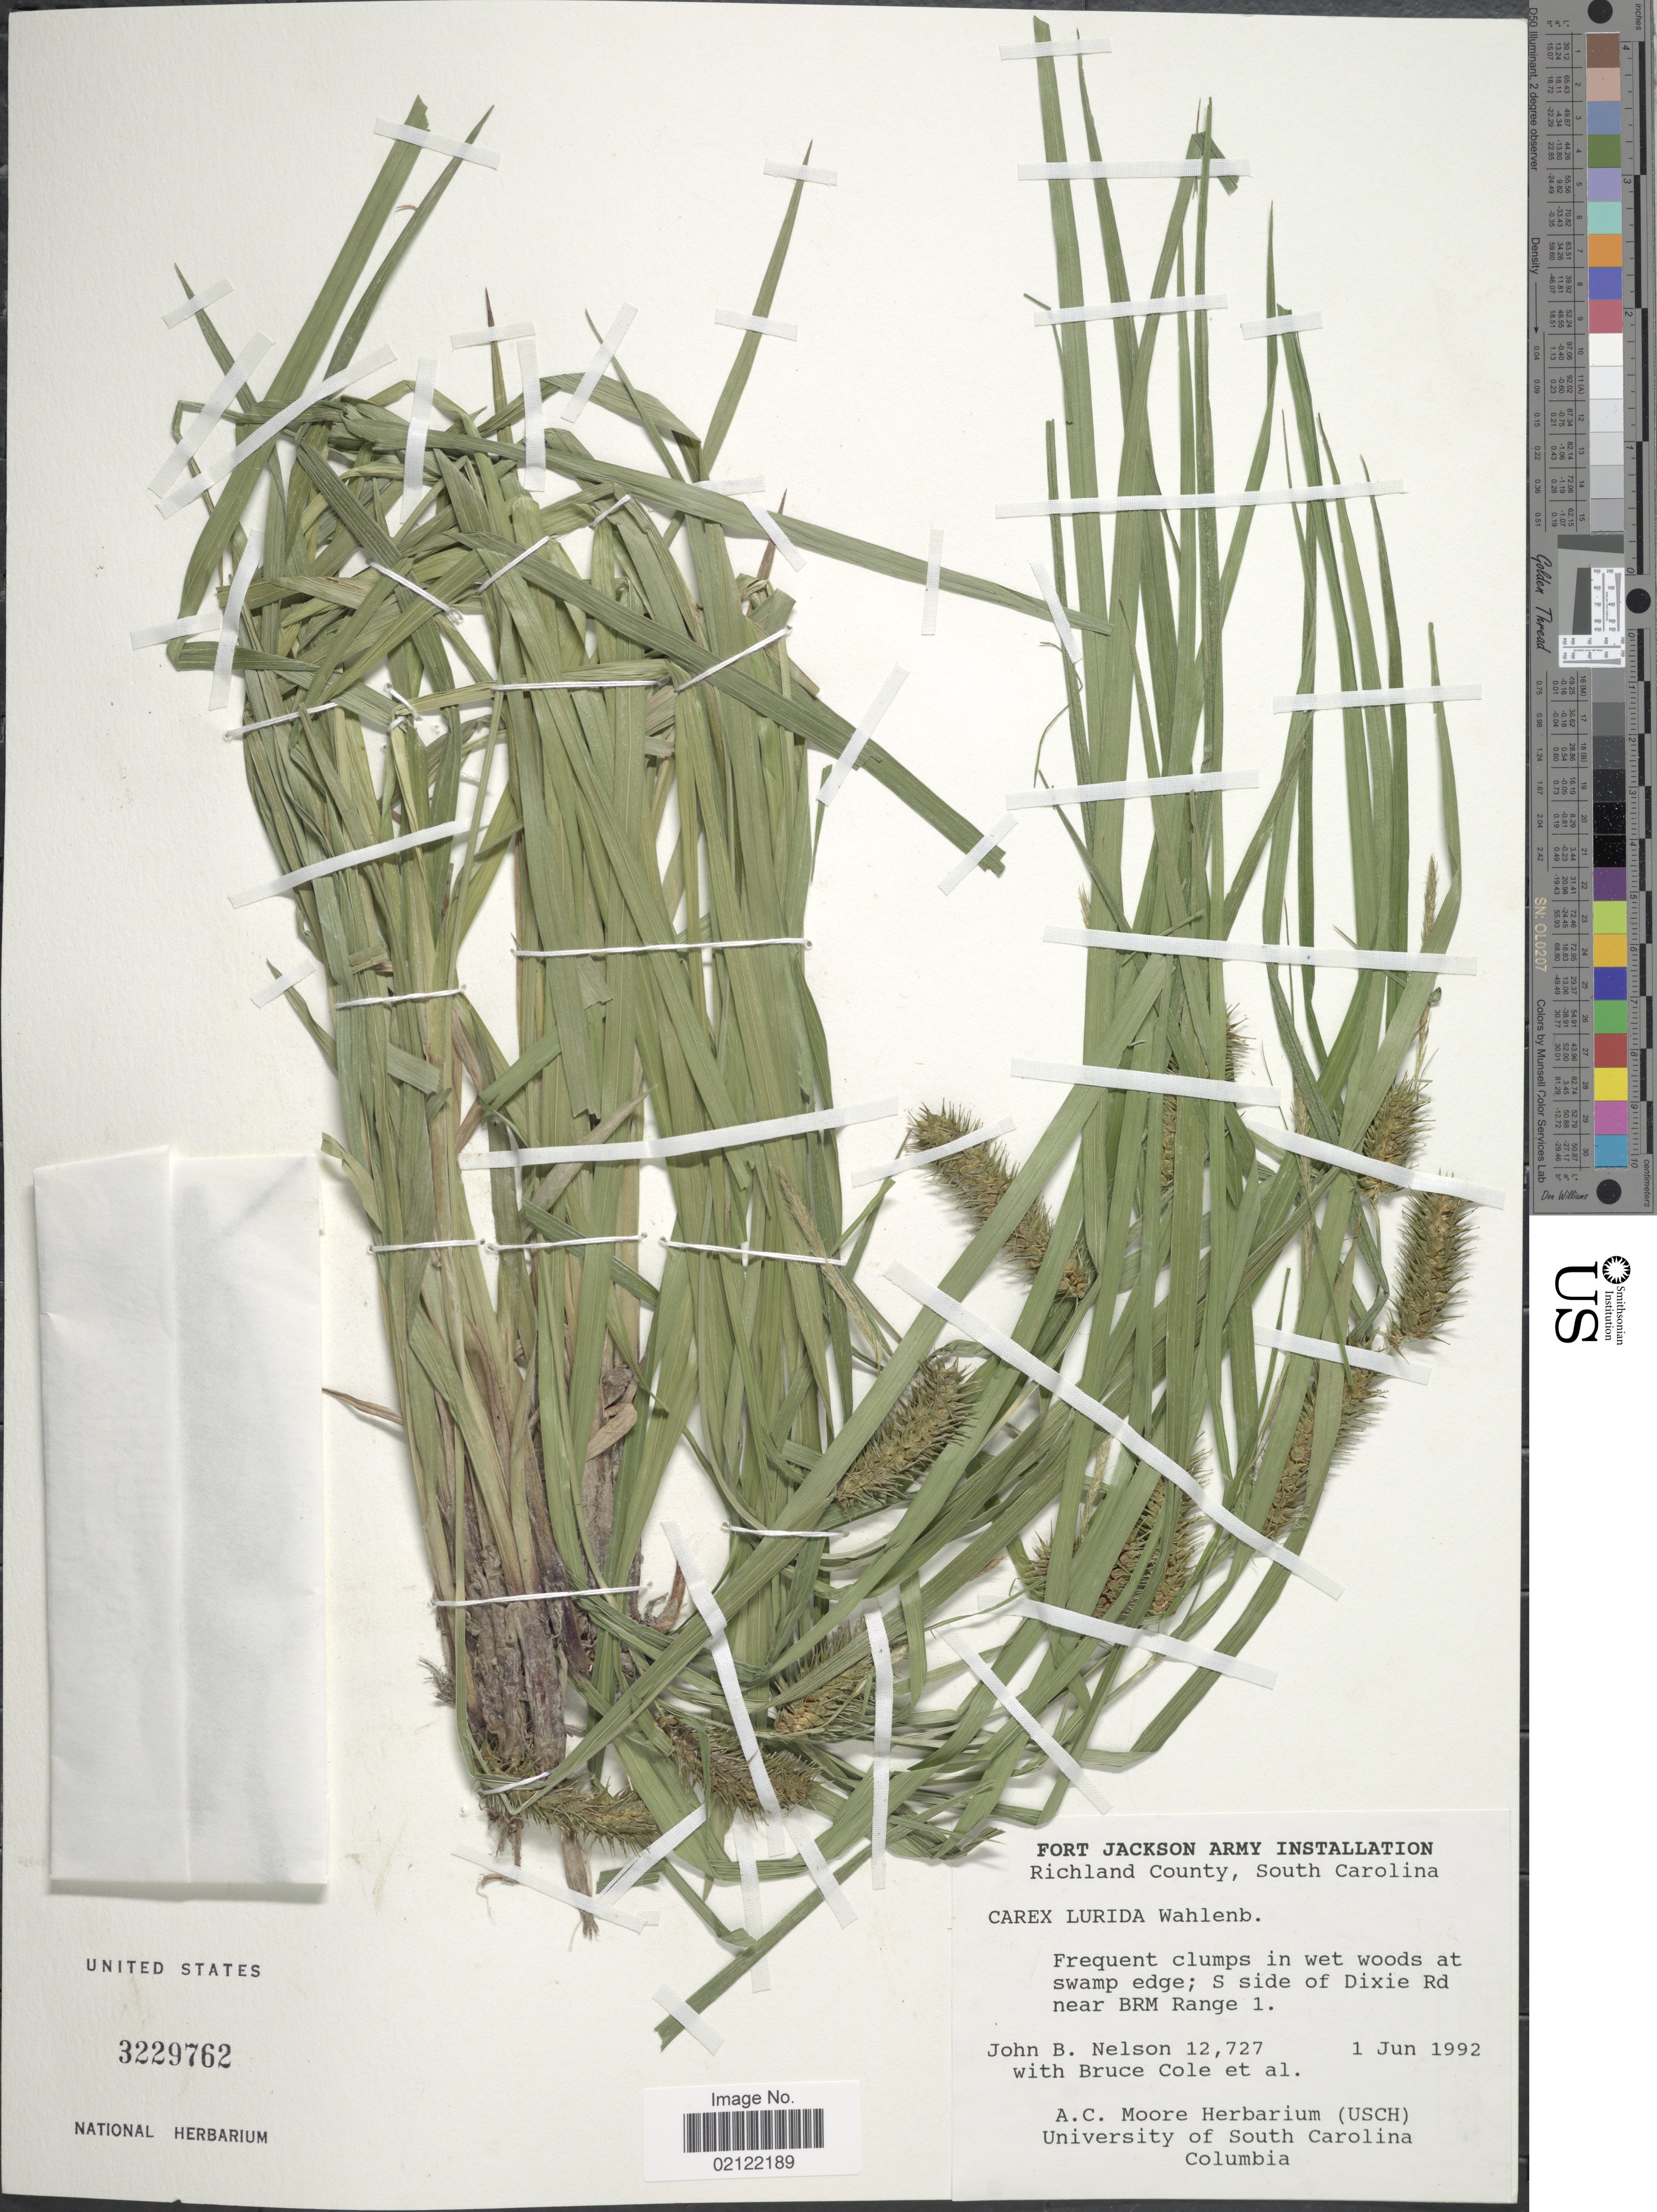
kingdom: Plantae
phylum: Tracheophyta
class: Liliopsida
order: Poales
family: Cyperaceae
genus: Carex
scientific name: Carex lurida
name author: Wahlenb.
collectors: J. B. Nelson, B. Cole & et al.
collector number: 12727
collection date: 1992-06-01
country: United States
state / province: South Carolina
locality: Richland County, South Carolina. Frequent clumps in wet woods at swamp edge; S side of Dixie Rd near BRM Range 1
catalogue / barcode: US 3229762